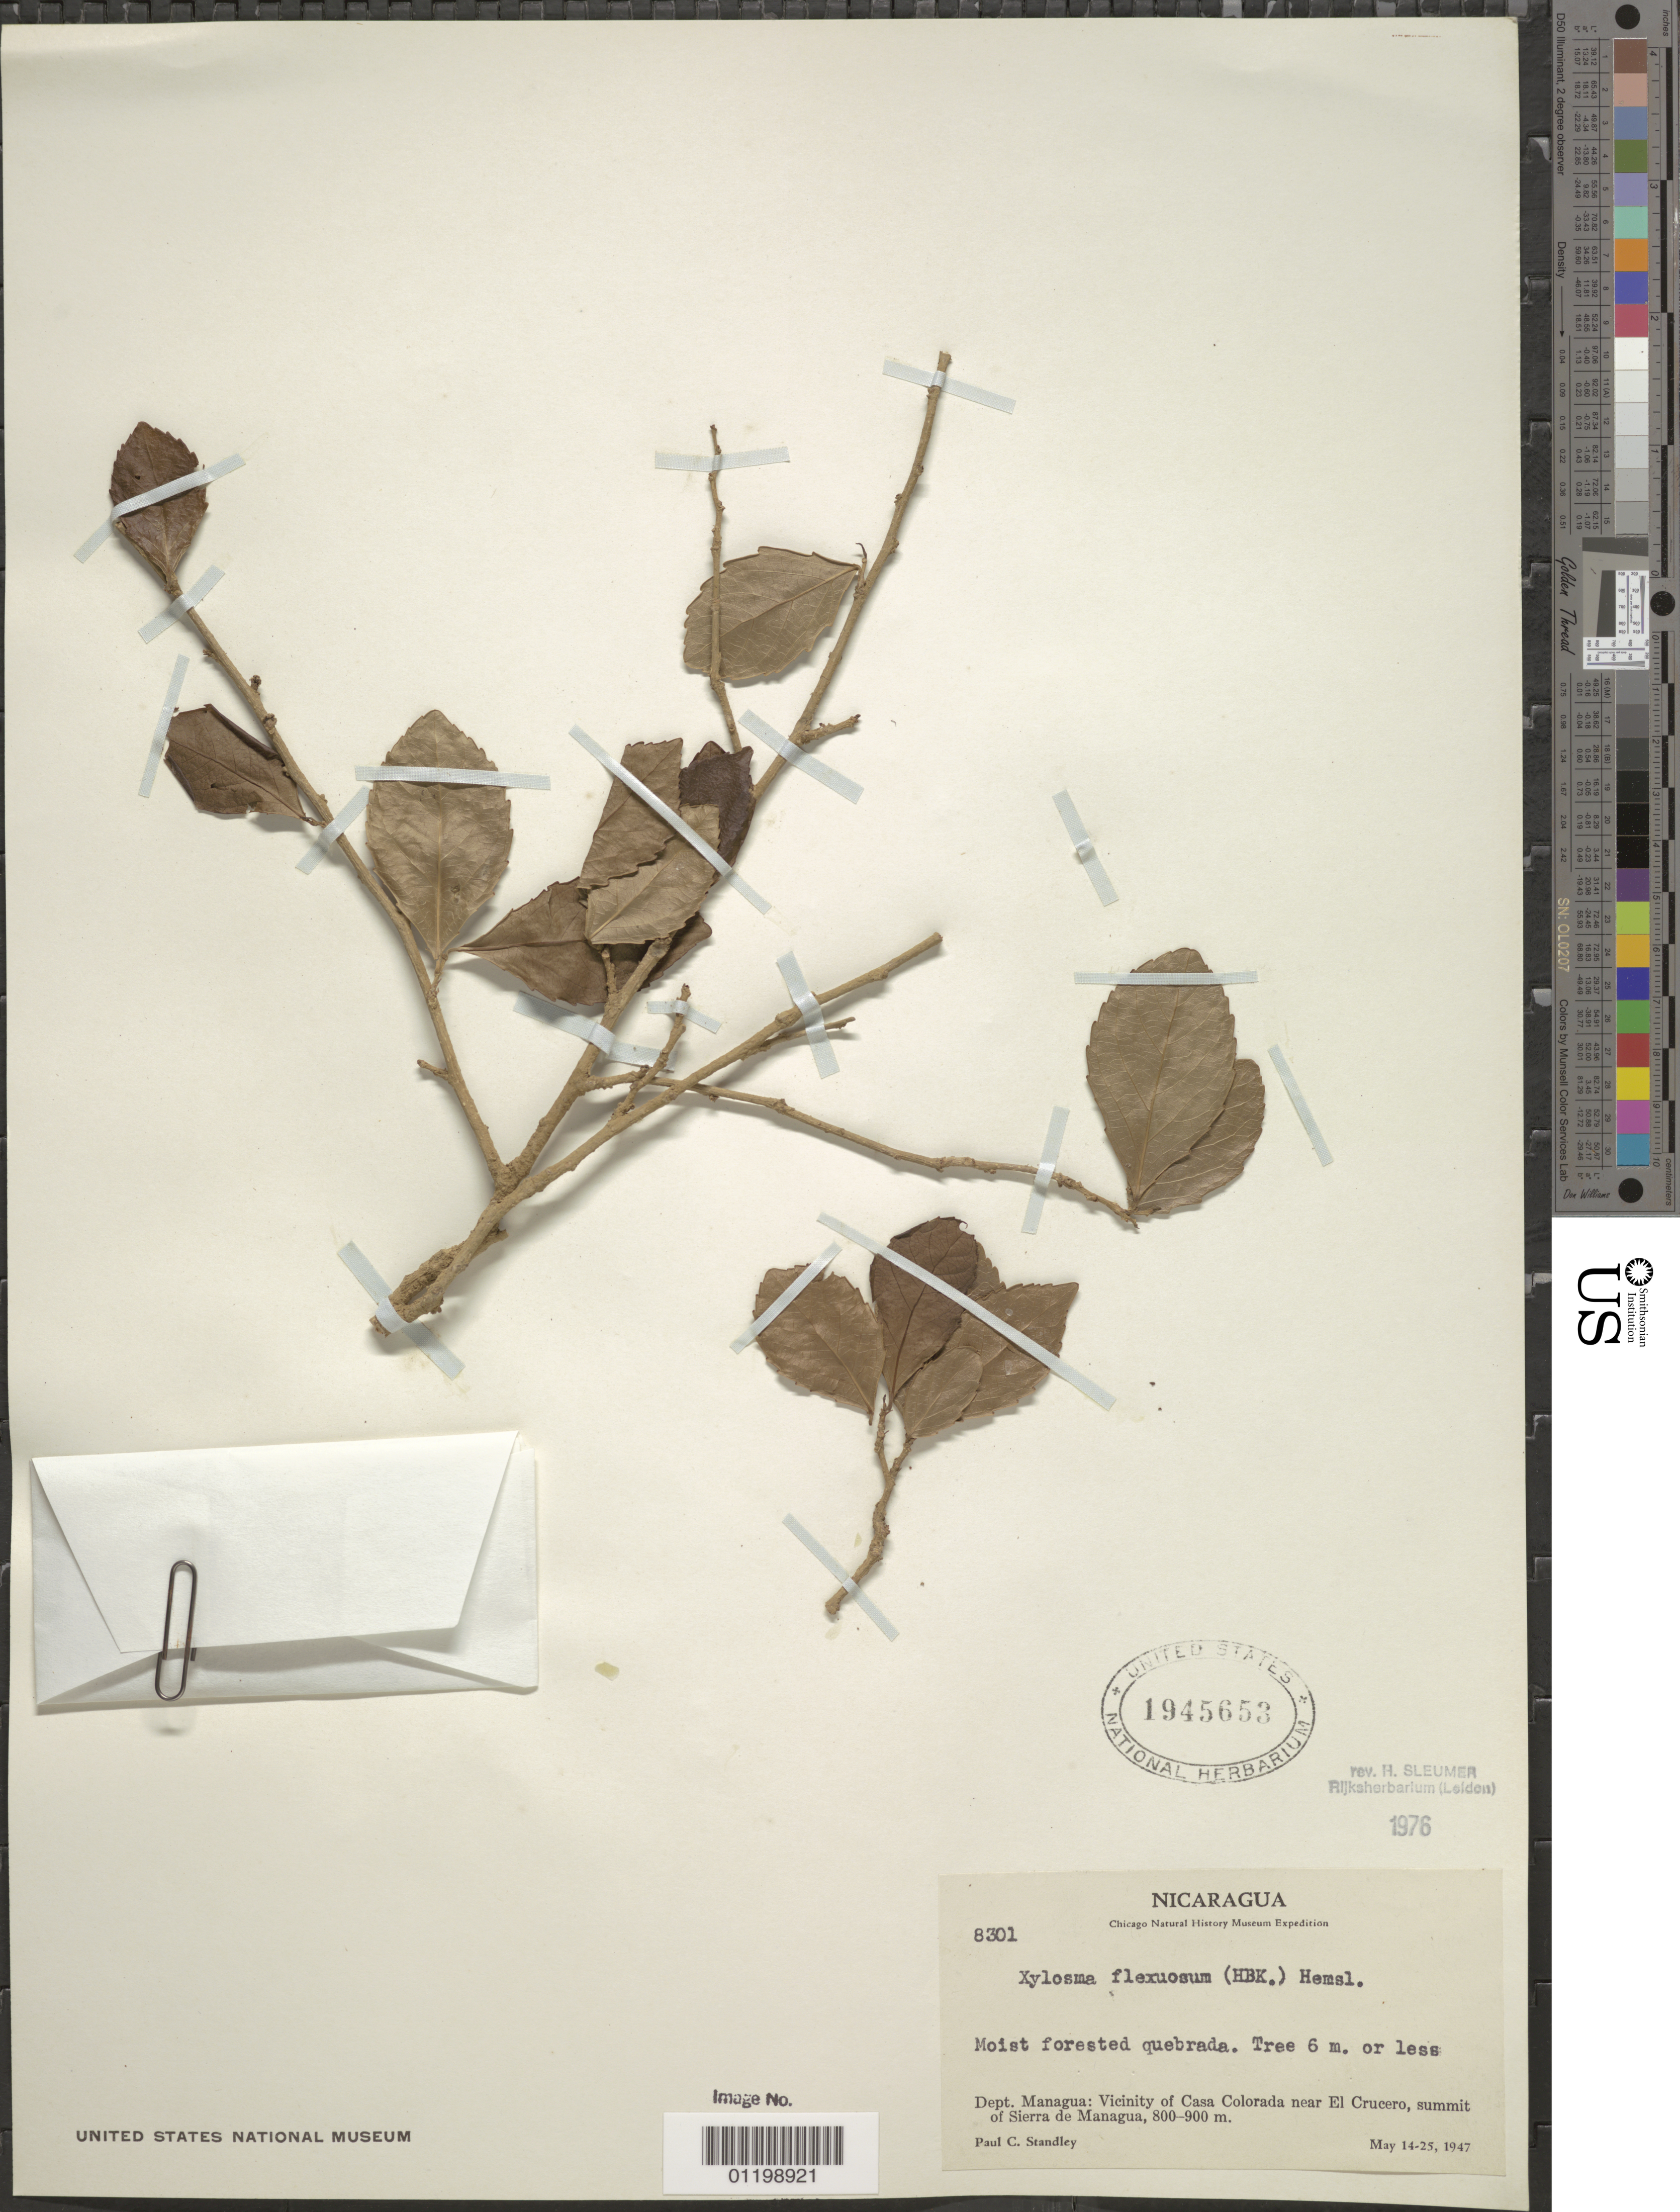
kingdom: Plantae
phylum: Tracheophyta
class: Magnoliopsida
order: Malpighiales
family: Salicaceae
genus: Xylosma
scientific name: Xylosma flexuosa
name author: (Kunth) Hemsl.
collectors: P. C. Standley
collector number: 8301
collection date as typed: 14 May 1947 to 25 May 1947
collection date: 1947-05-14/1947-05-25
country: Nicaragua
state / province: Managua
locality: Vicinity of Casda Colorado, near El Crucero, summit of Sierra de Managua.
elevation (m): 800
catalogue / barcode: US 1945653